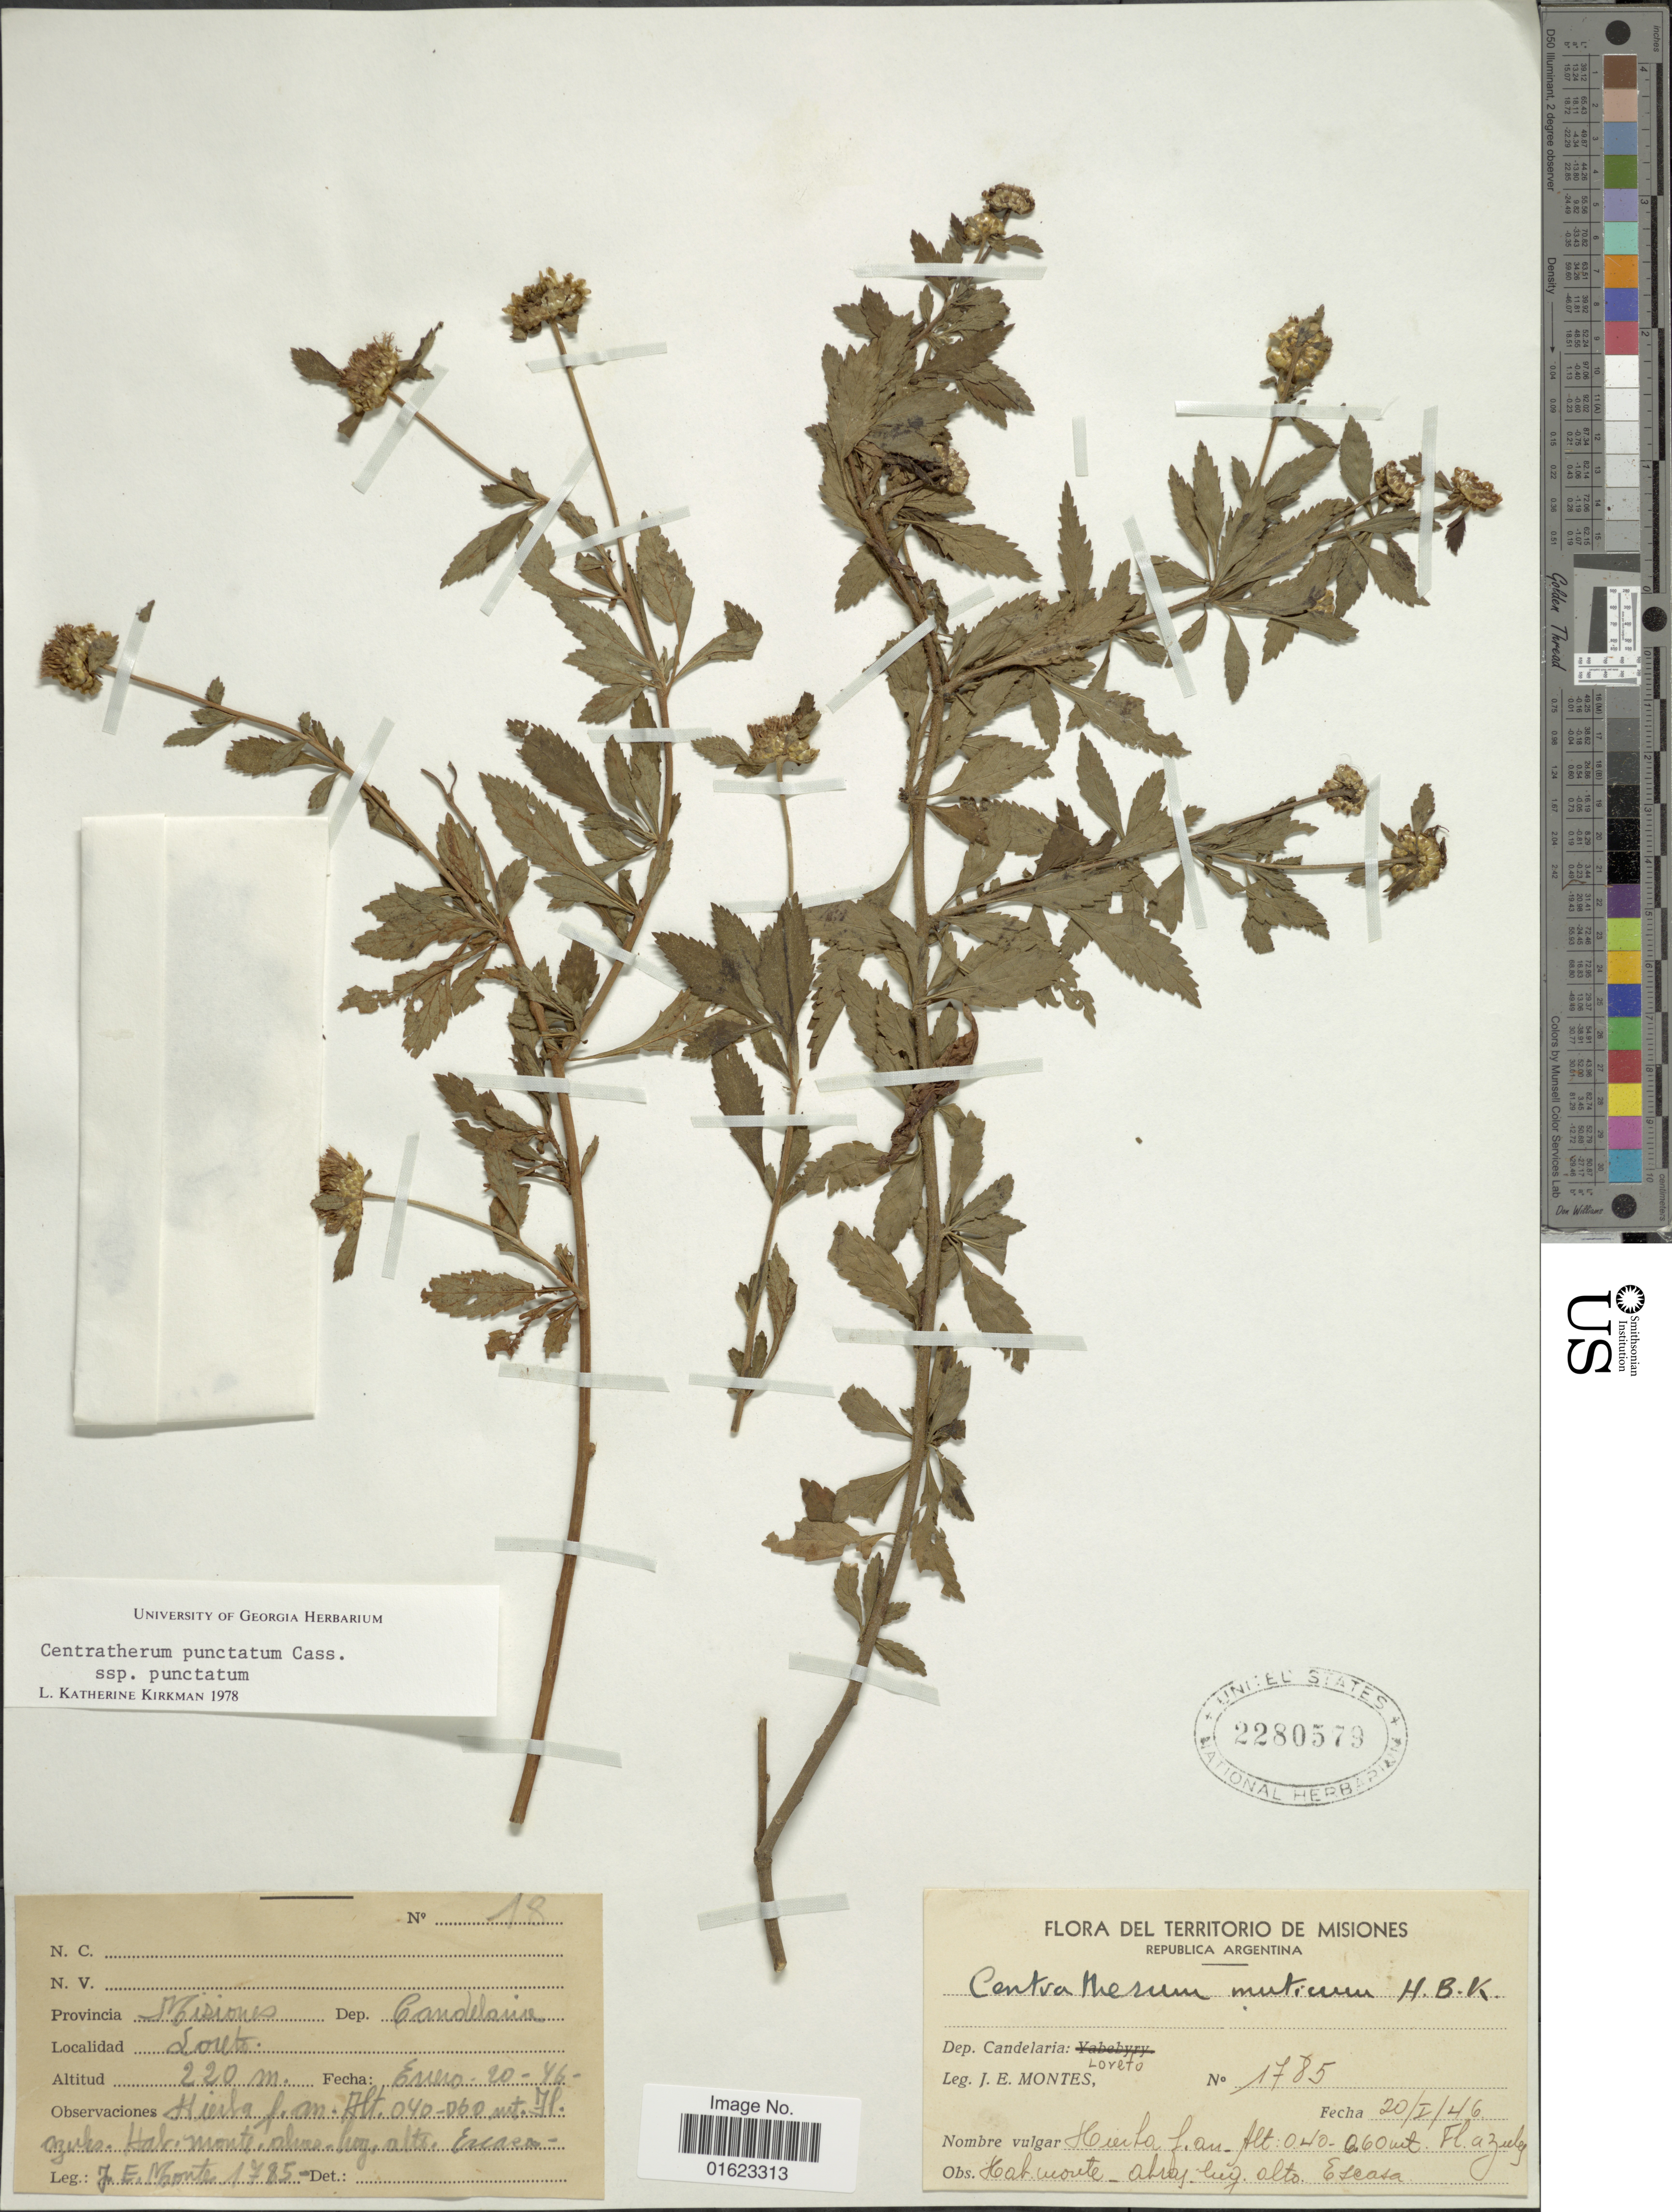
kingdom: Plantae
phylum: Tracheophyta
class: Magnoliopsida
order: Asterales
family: Asteraceae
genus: Centratherum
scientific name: Centratherum punctatum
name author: Cass.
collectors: J. E. Montes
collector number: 1785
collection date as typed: Transcribed d/m/y: 20/1/46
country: Argentina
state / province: Misiones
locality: Territorio de Misiones. Dep Candelaria: Loreto.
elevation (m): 220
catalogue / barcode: US 2280579